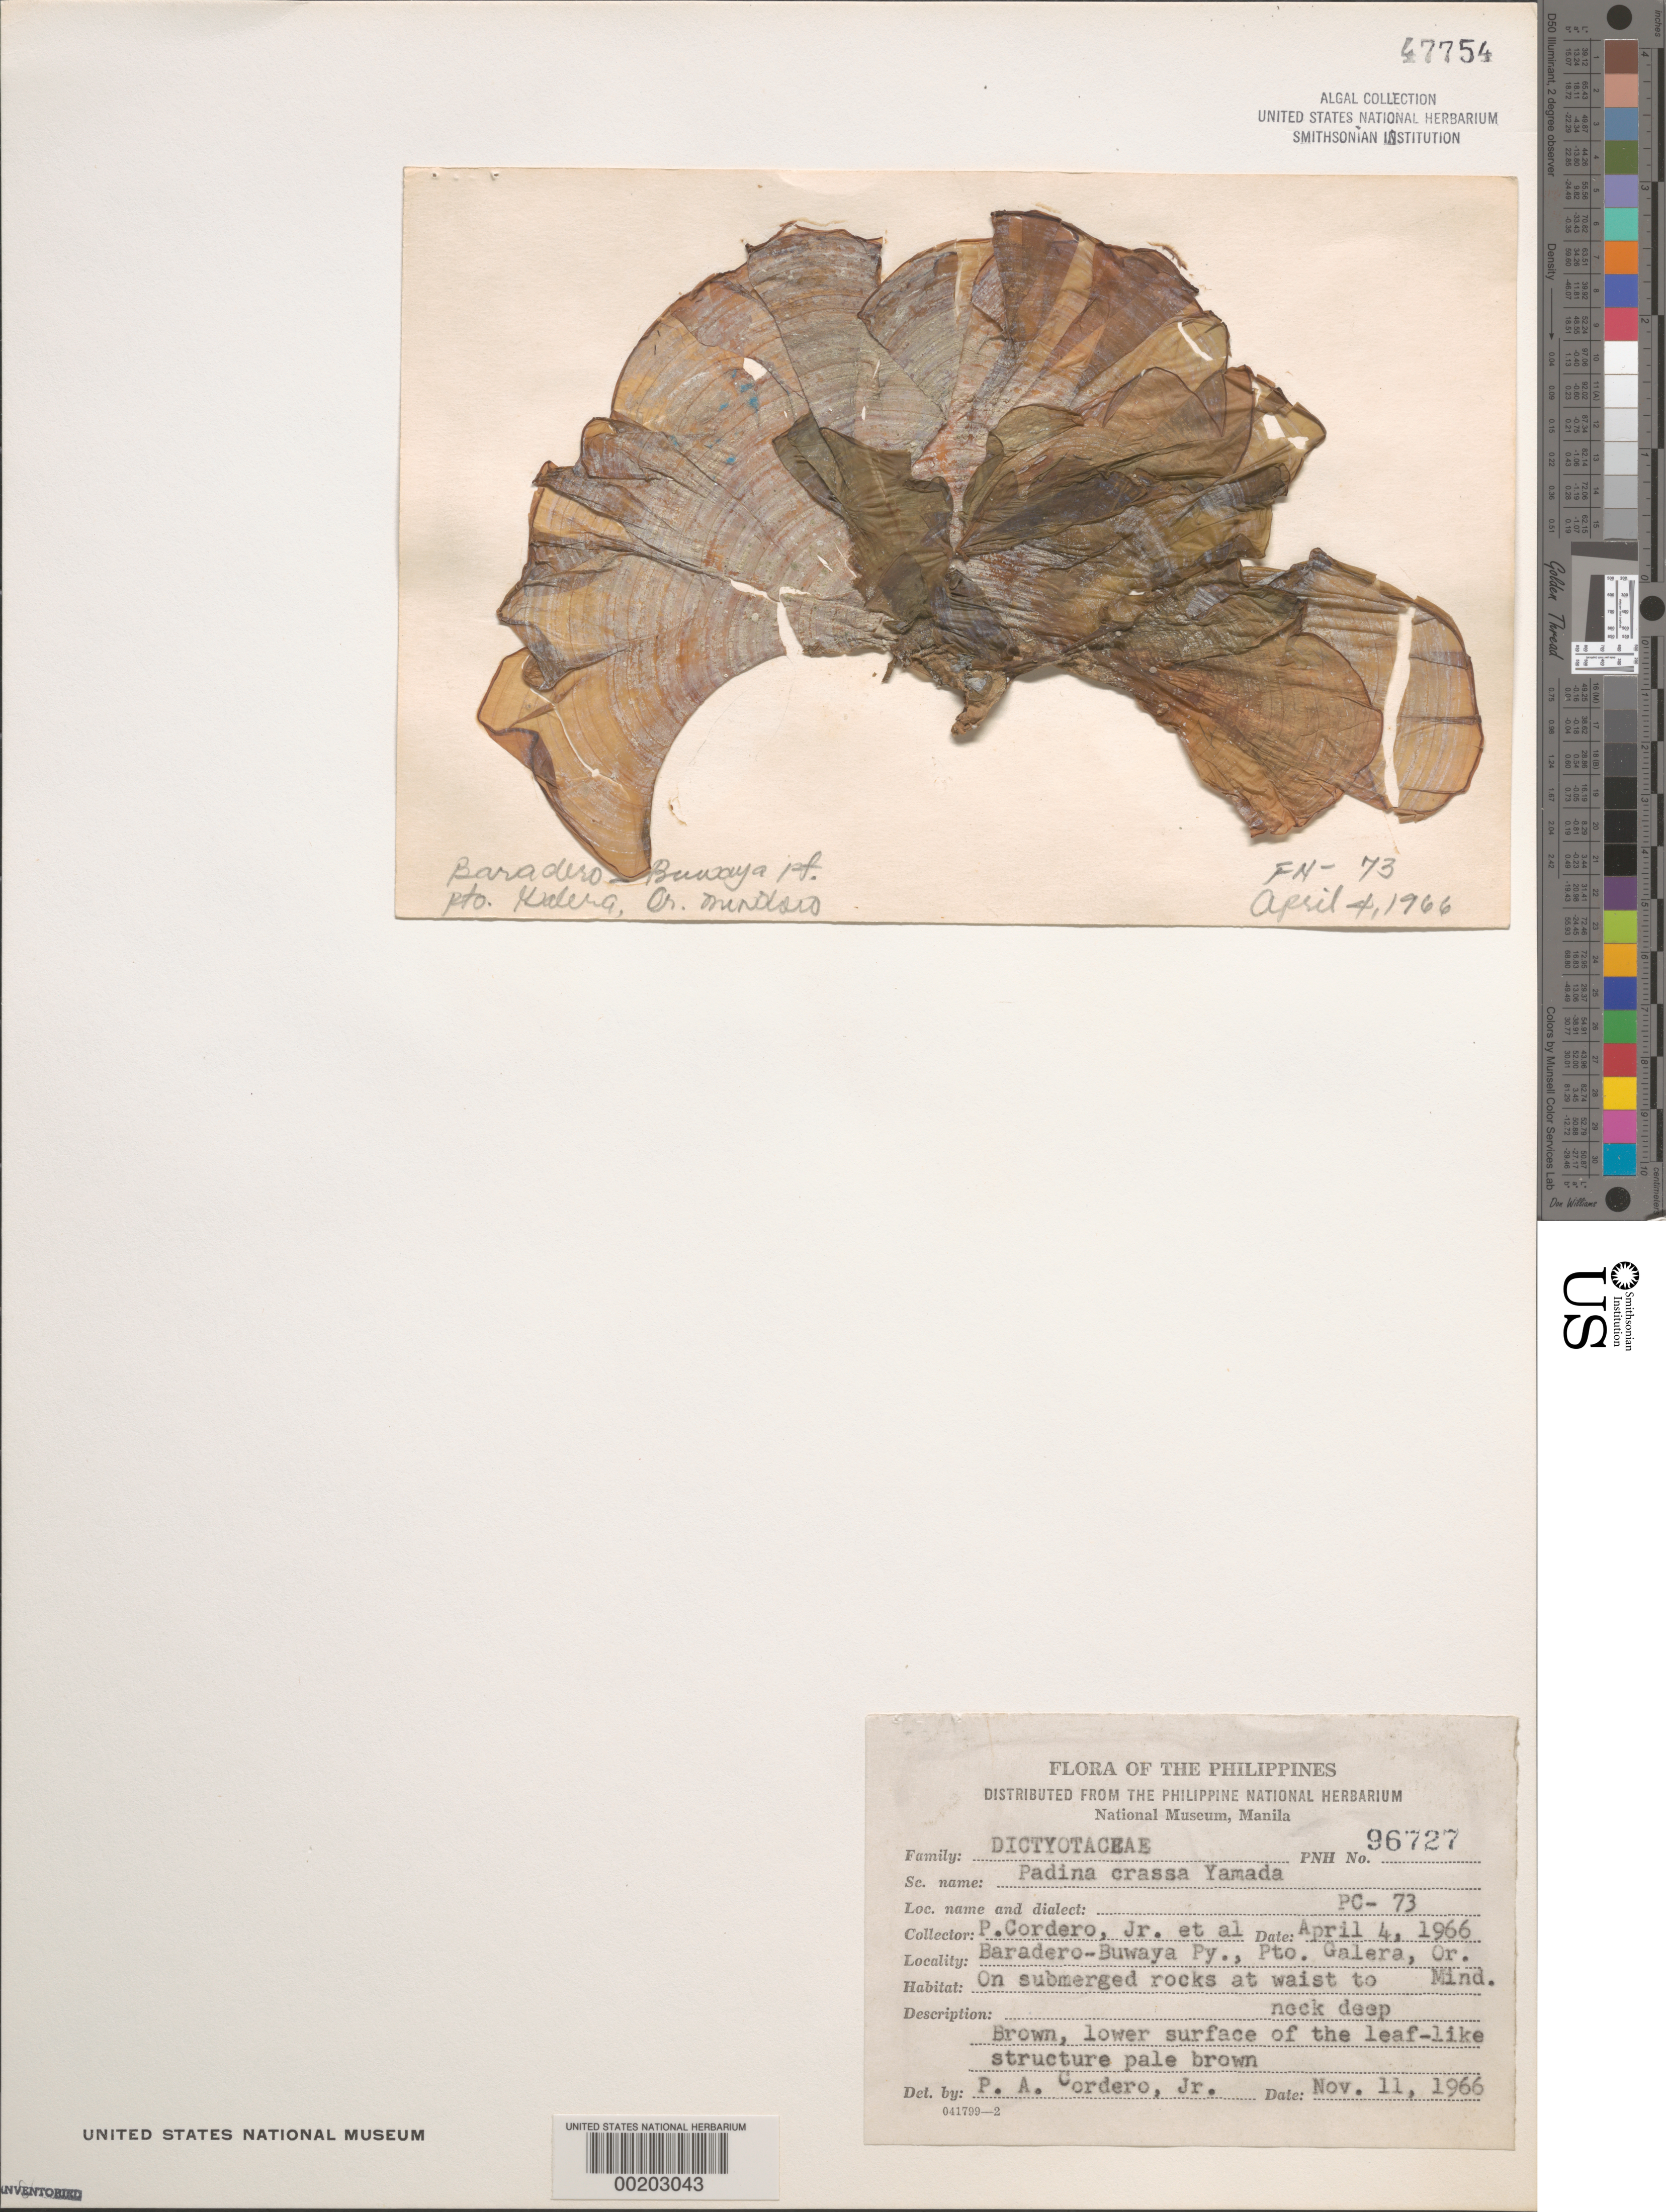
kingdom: Chromista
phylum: Ochrophyta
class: Phaeophyceae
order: Dictyotales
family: Dictyotaceae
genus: Padina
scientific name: Padina gymnospora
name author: (Kütz.) O.G. Sond.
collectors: P. A. Cordero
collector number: Pc-73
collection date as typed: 04 Apr 1966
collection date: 1966-04-04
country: Philippines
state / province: Mimaropa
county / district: Oriental Mindoro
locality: Baradero-buwaya point, puerto galera, oriental mindoro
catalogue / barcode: US 47754